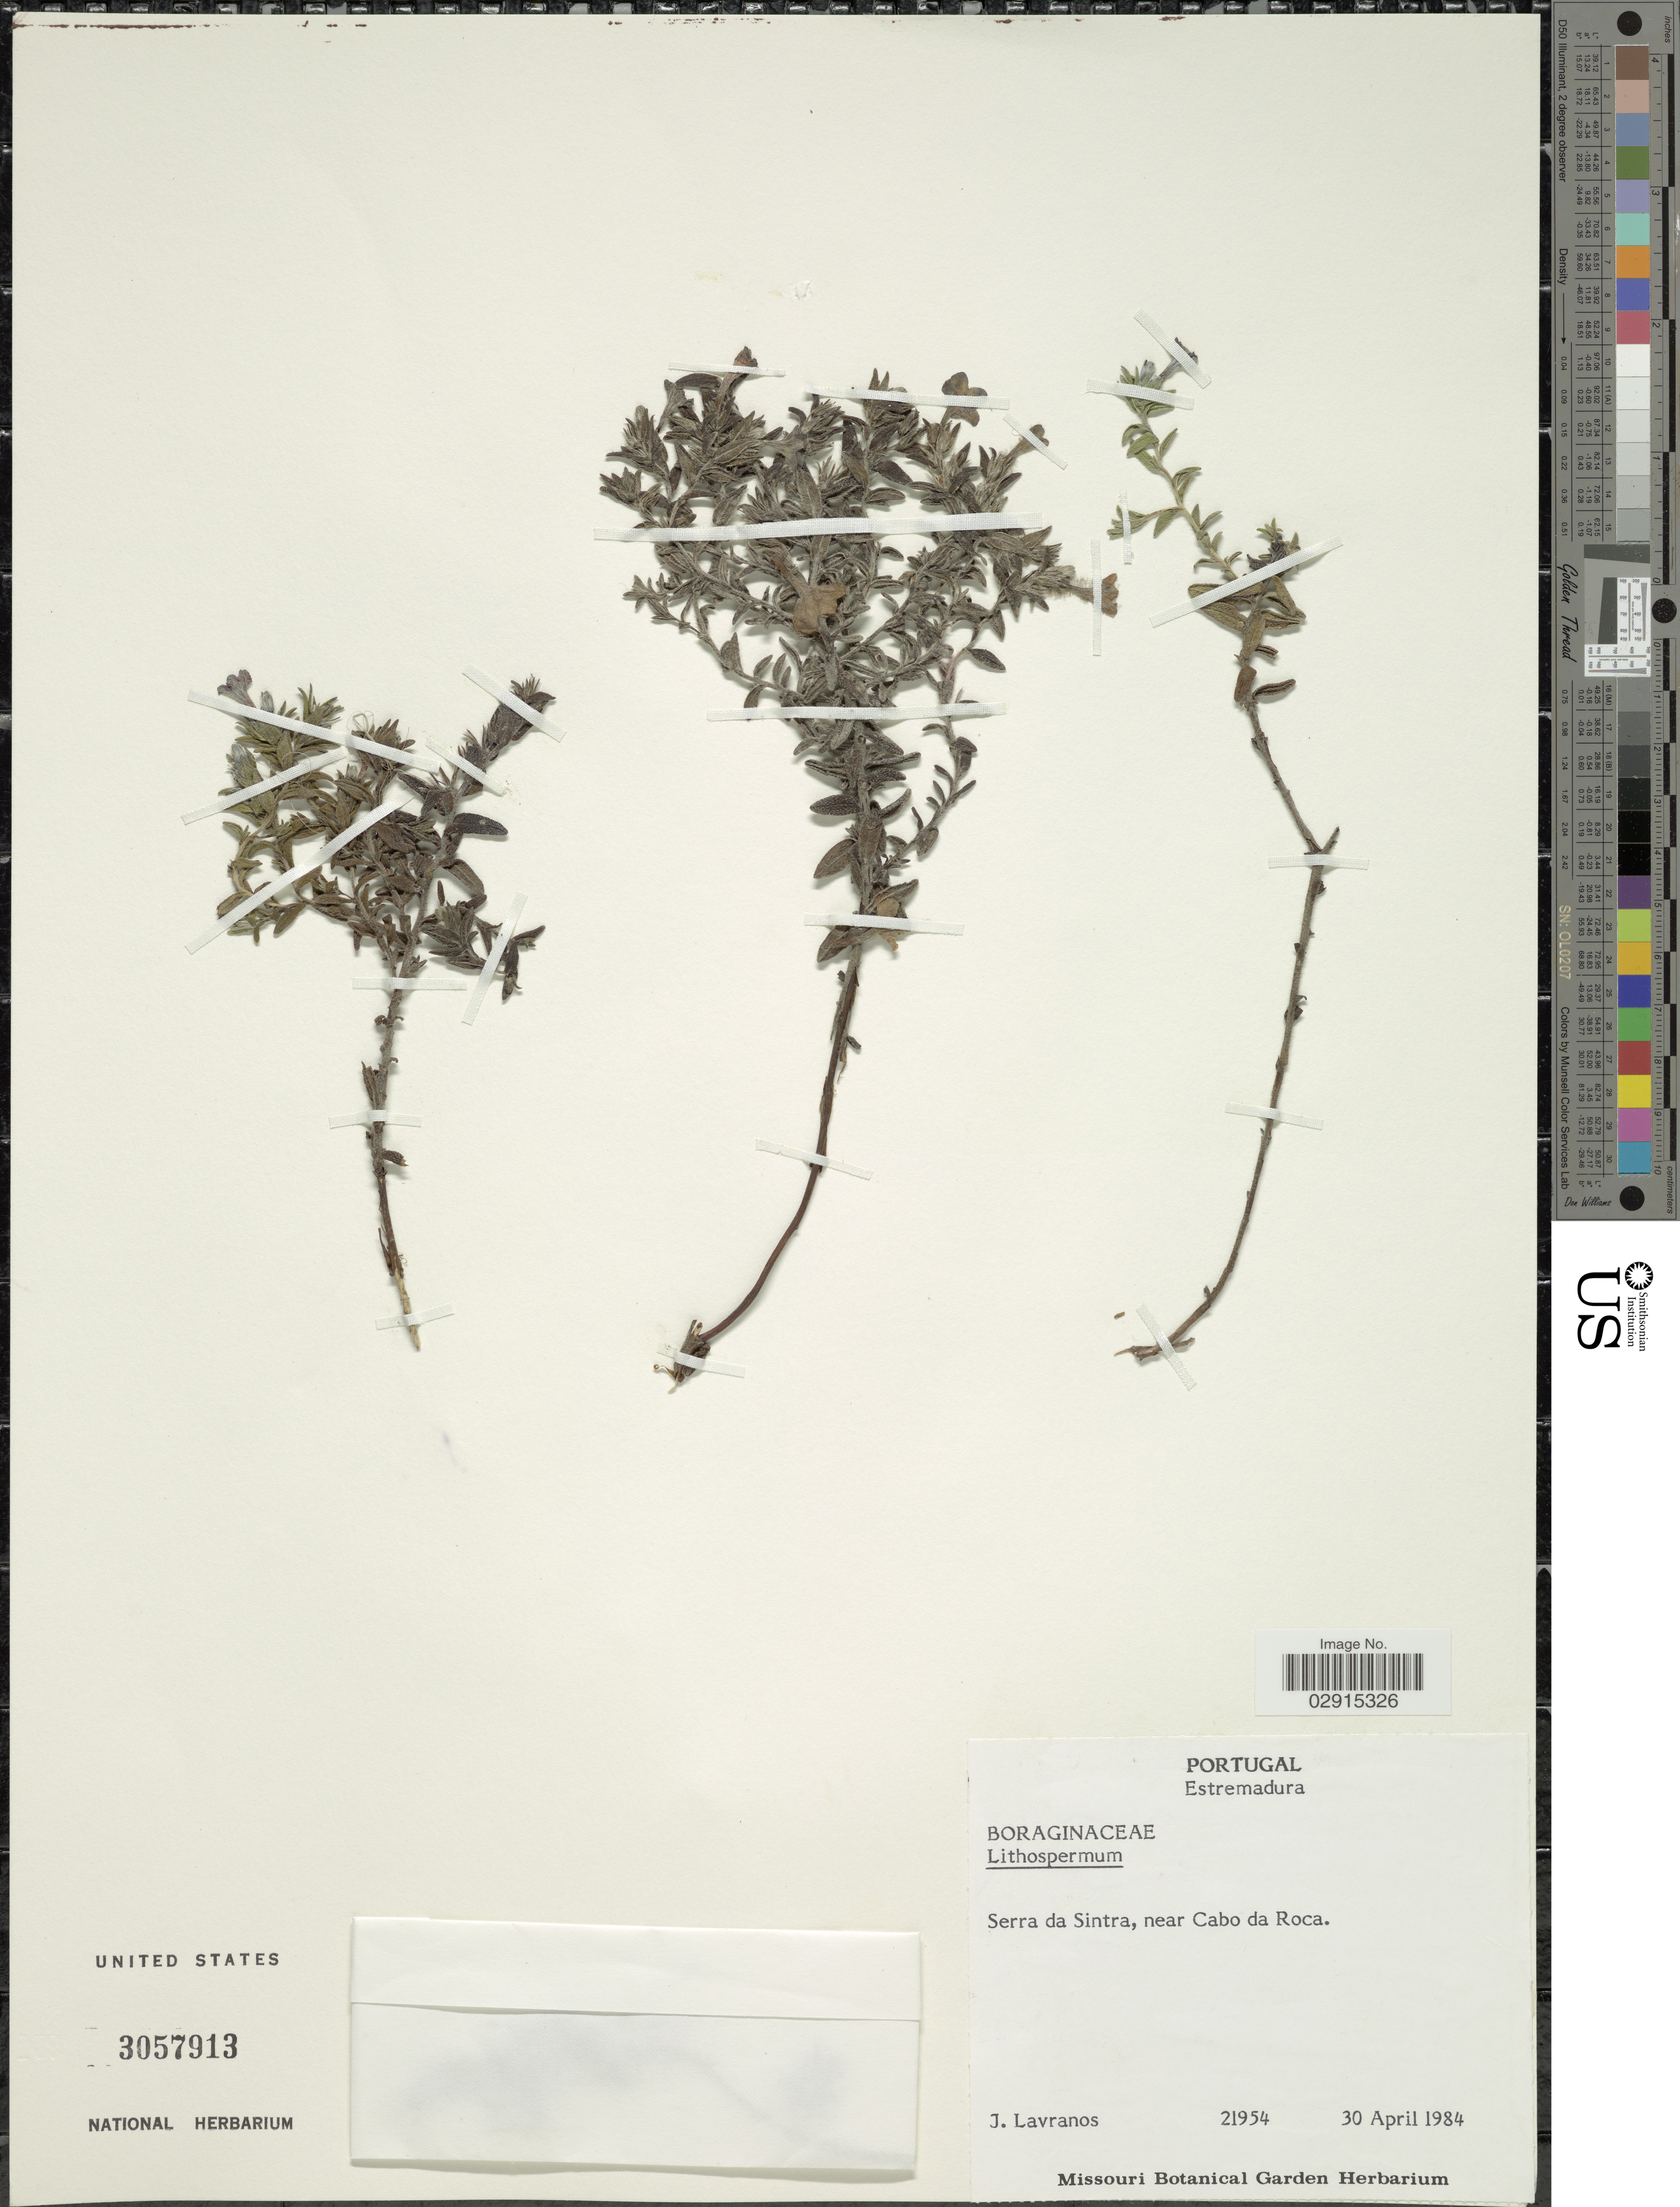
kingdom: Plantae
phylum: Tracheophyta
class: Magnoliopsida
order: Boraginales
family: Boraginaceae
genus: Lithospermum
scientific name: Lithospermum sp.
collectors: J. Lavranos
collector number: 21954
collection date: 1984-04-30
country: Portugal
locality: Sierra de Sintra, near Cabo da Roca. Estremadura.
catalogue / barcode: US 3057913